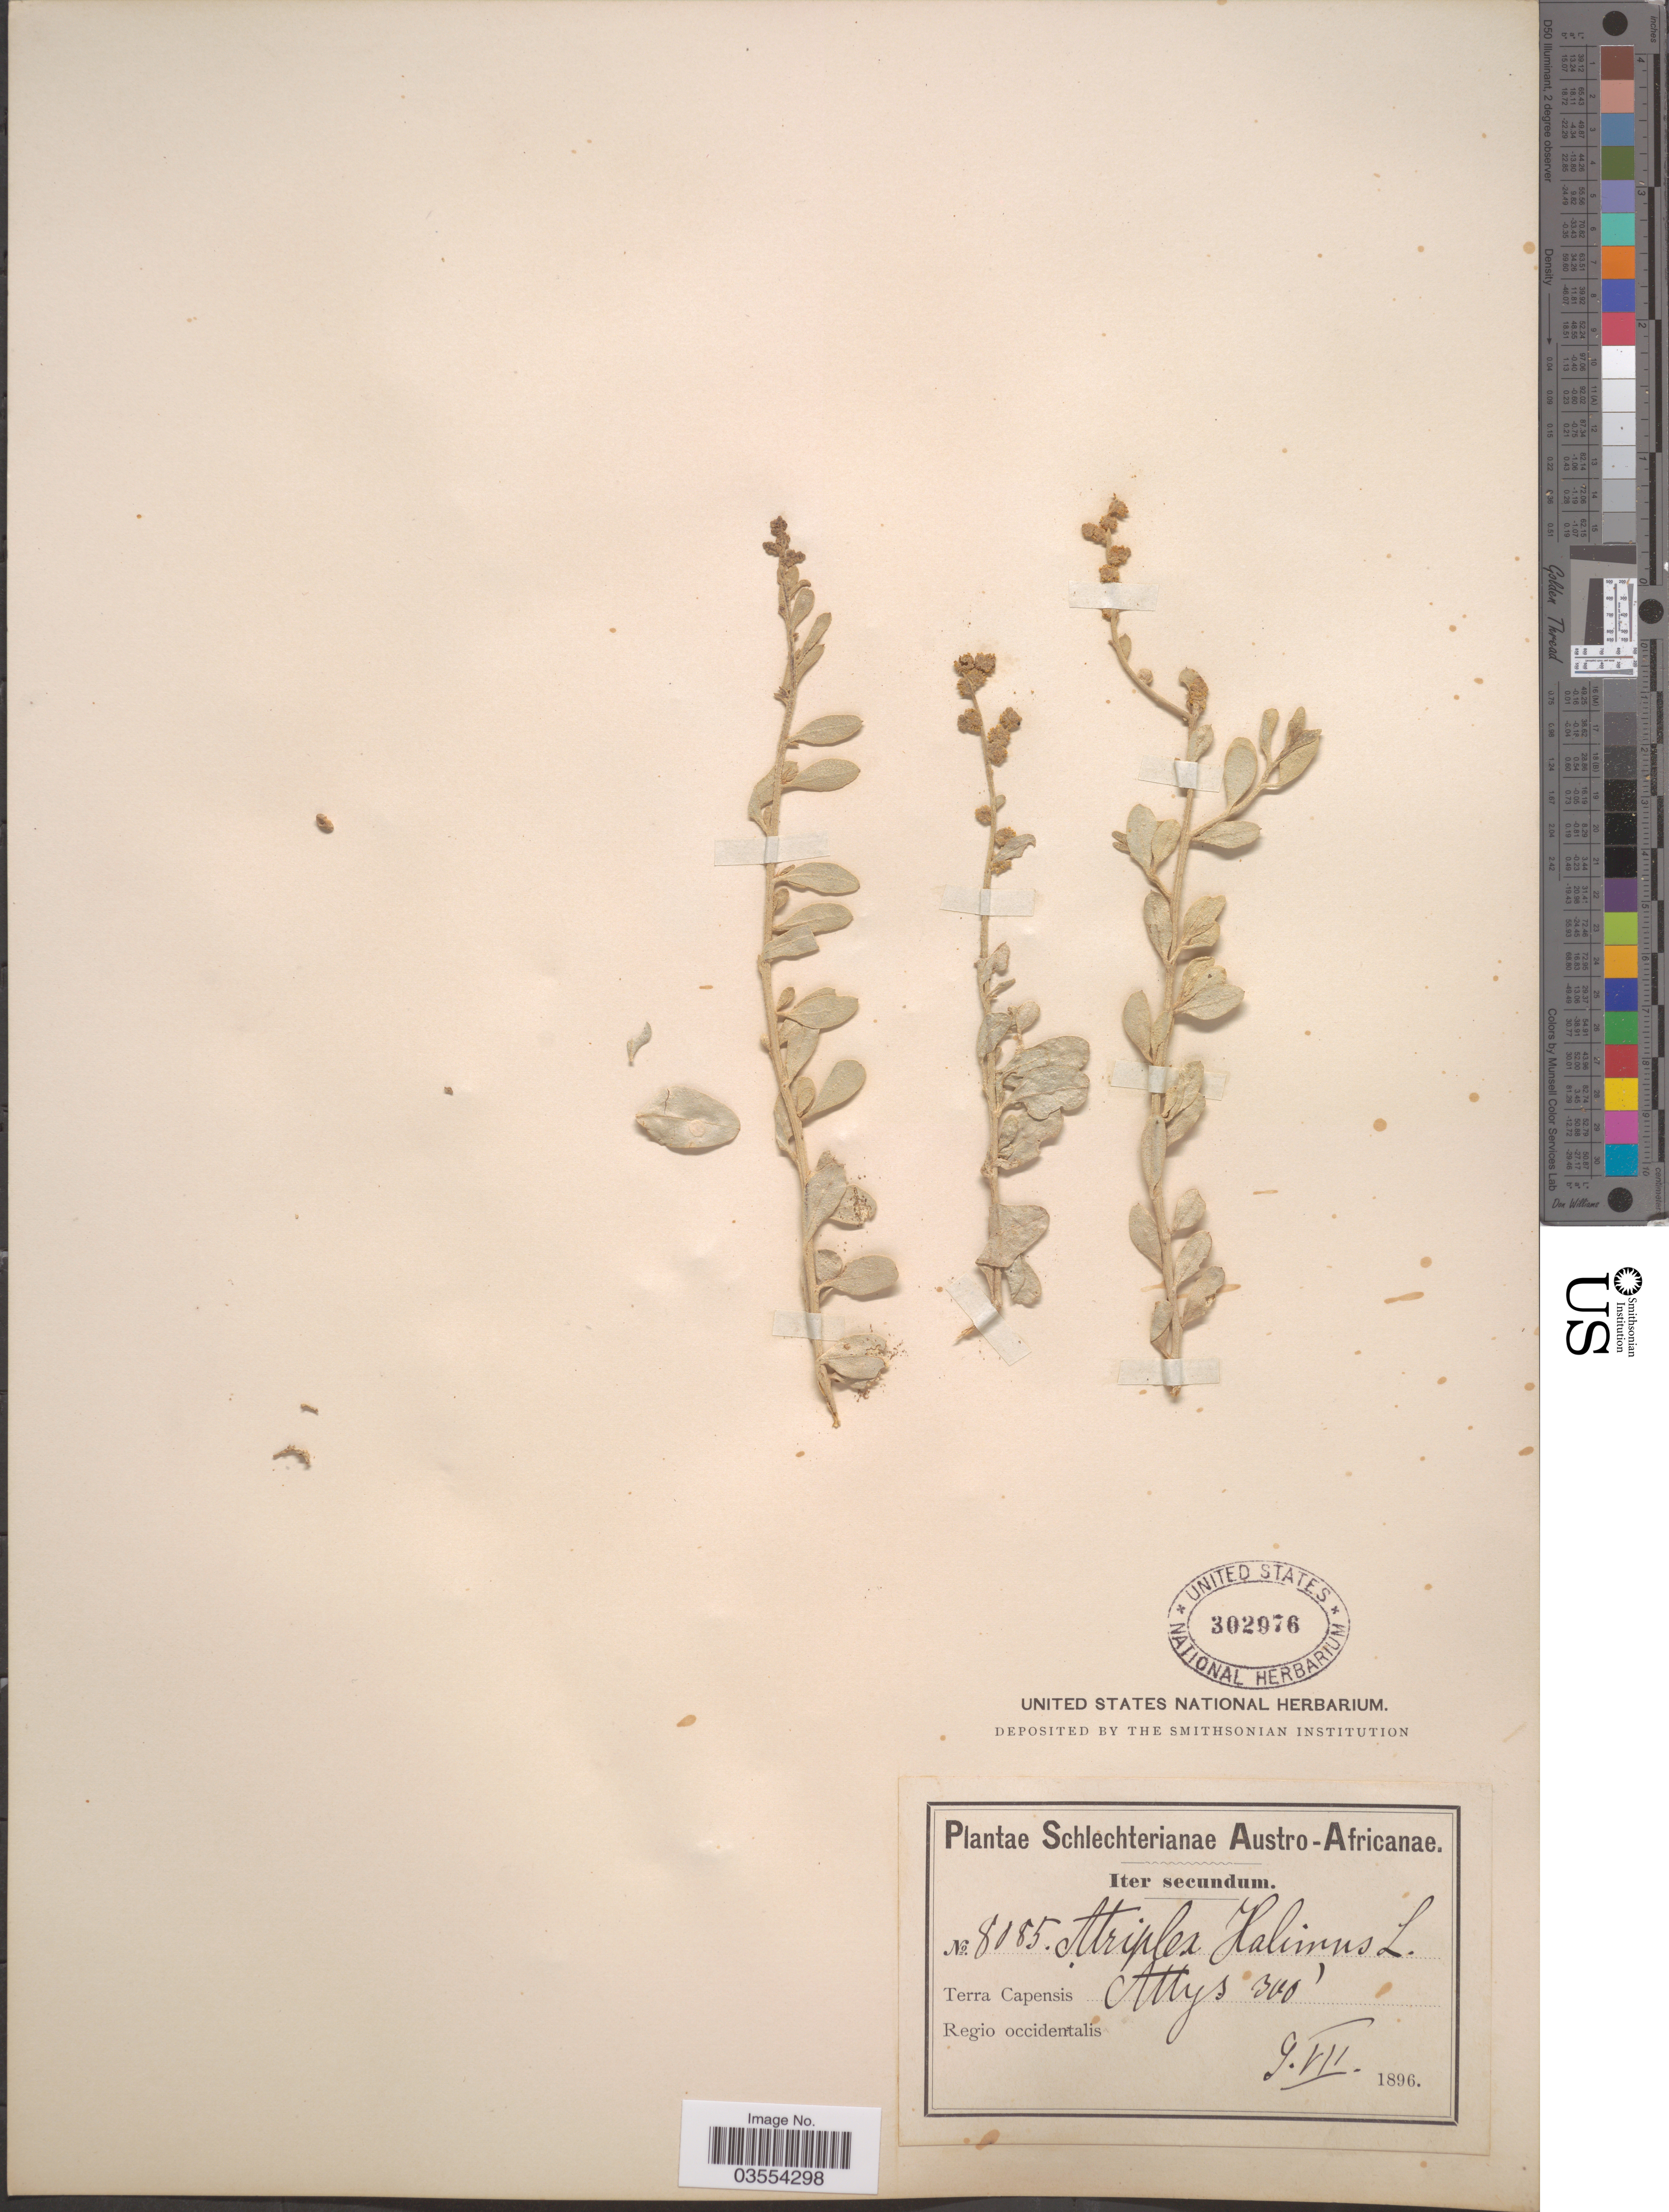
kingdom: Plantae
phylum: Tracheophyta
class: Magnoliopsida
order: Caryophyllales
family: Amaranthaceae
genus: Atriplex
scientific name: Atriplex halimus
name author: L.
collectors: Schlechter, --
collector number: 8085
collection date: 1896-07-09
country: South Africa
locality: Austro-Africanæ. Terra Capensis, Attys, Regio occidentalis.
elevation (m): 91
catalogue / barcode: US 302976